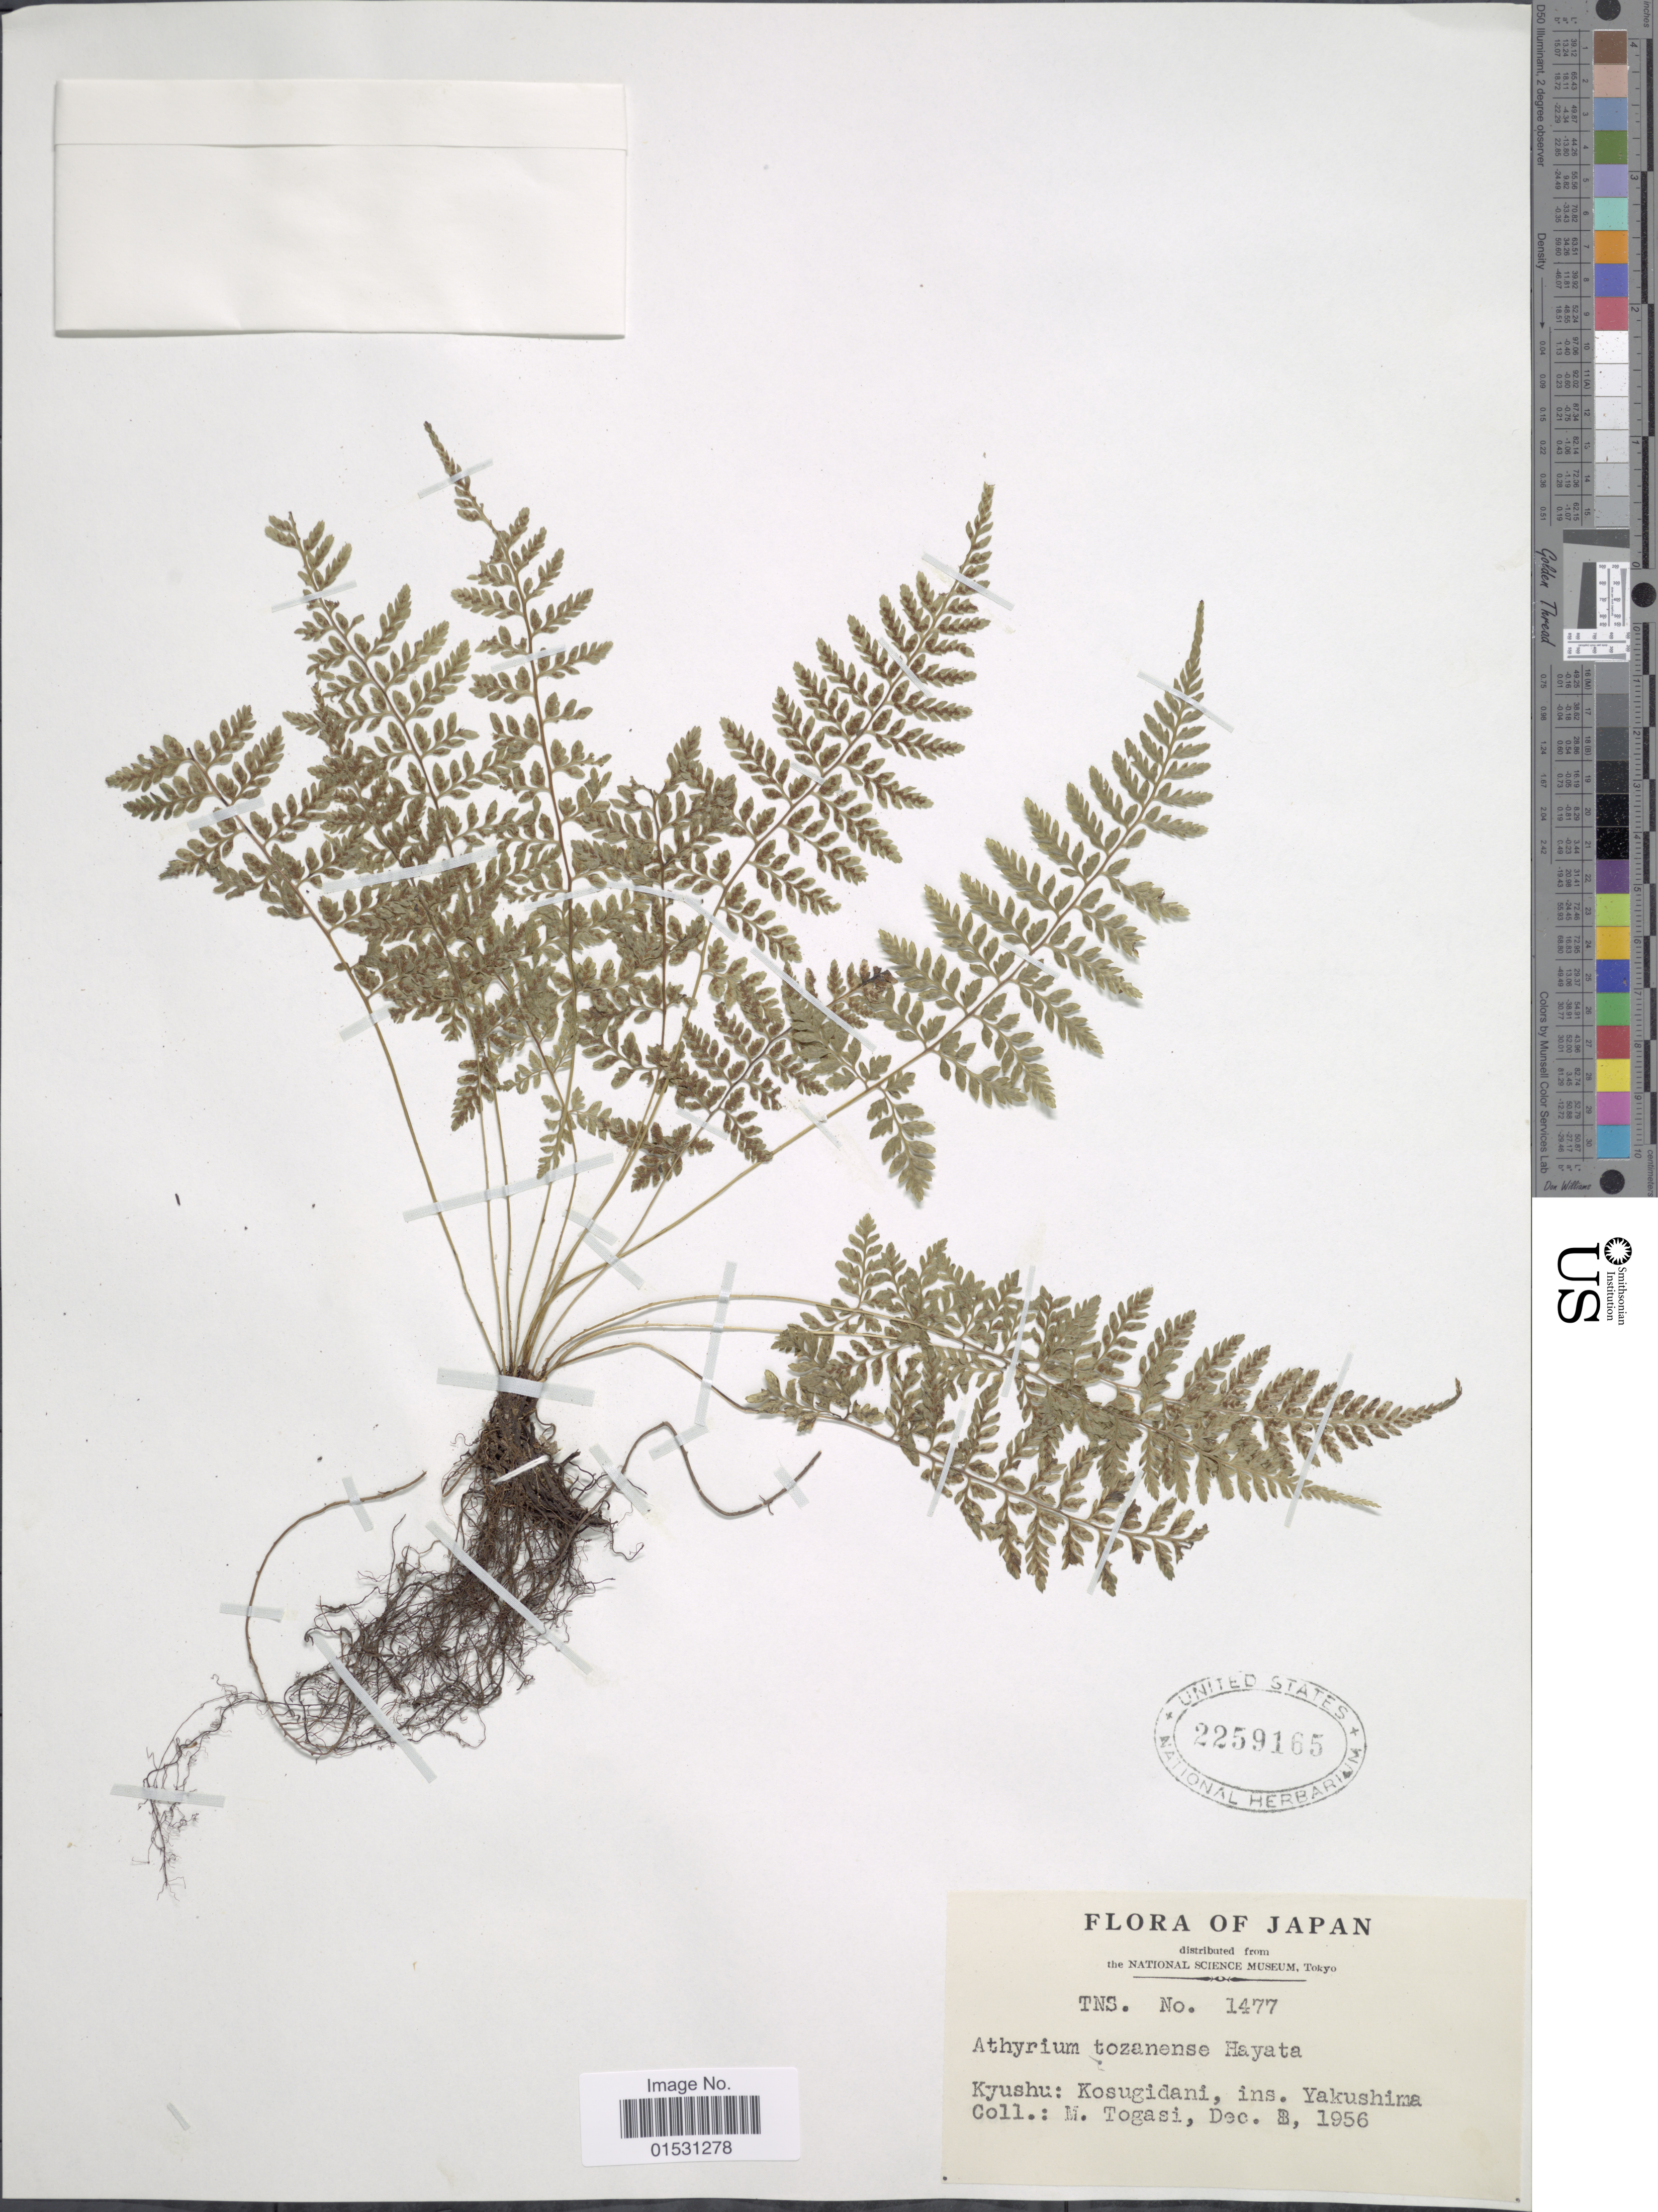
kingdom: Plantae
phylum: Tracheophyta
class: Polypodiopsida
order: Polypodiales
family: Athyriaceae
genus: Athyrium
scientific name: Athyrium tozanense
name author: (Hayata) Hayata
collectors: M. Togasi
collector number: TNS 1477?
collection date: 1956-12-08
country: Japan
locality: Kyushu: Kosugidani, ins. Yakushima.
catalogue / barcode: US 2259165